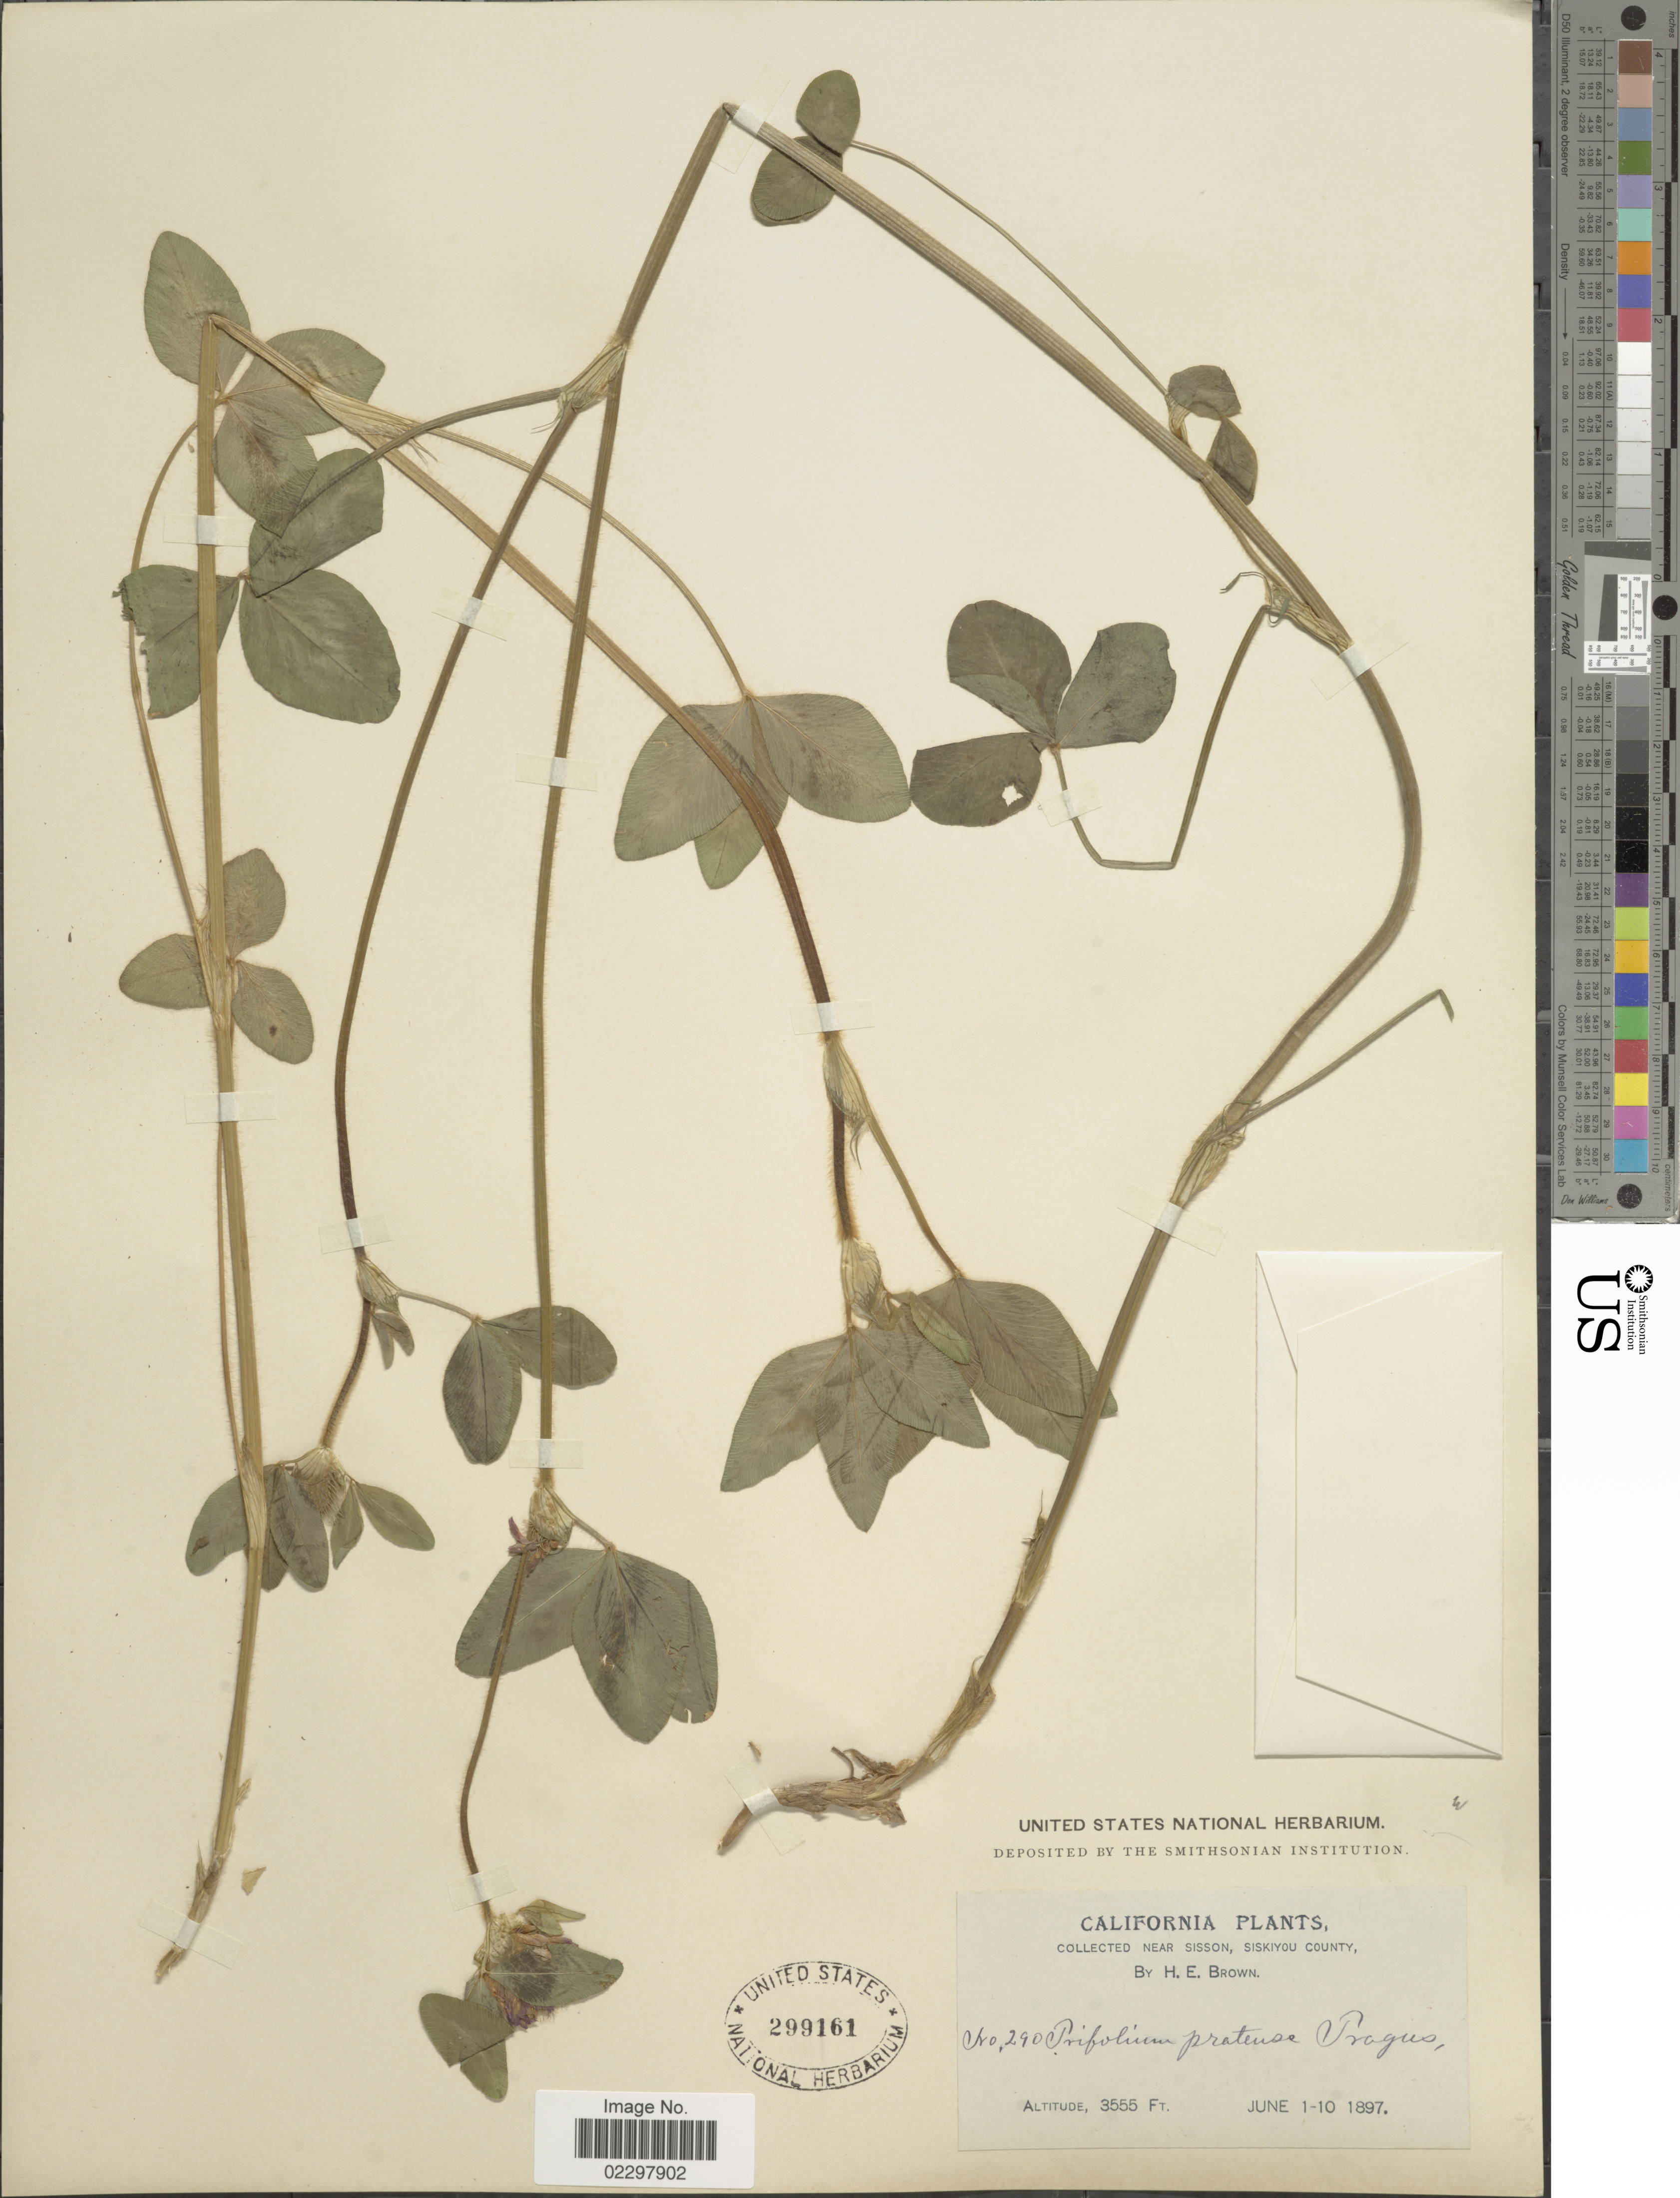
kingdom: Plantae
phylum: Tracheophyta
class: Magnoliopsida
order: Fabales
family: Fabaceae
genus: Trifolium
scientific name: Trifolium pratense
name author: L.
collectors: H. E. Brown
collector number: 290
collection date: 1897-06-01/1897-06-10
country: United States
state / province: California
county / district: Siskiyou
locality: Near Sisson, Siskiyou County.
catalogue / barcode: US 299161